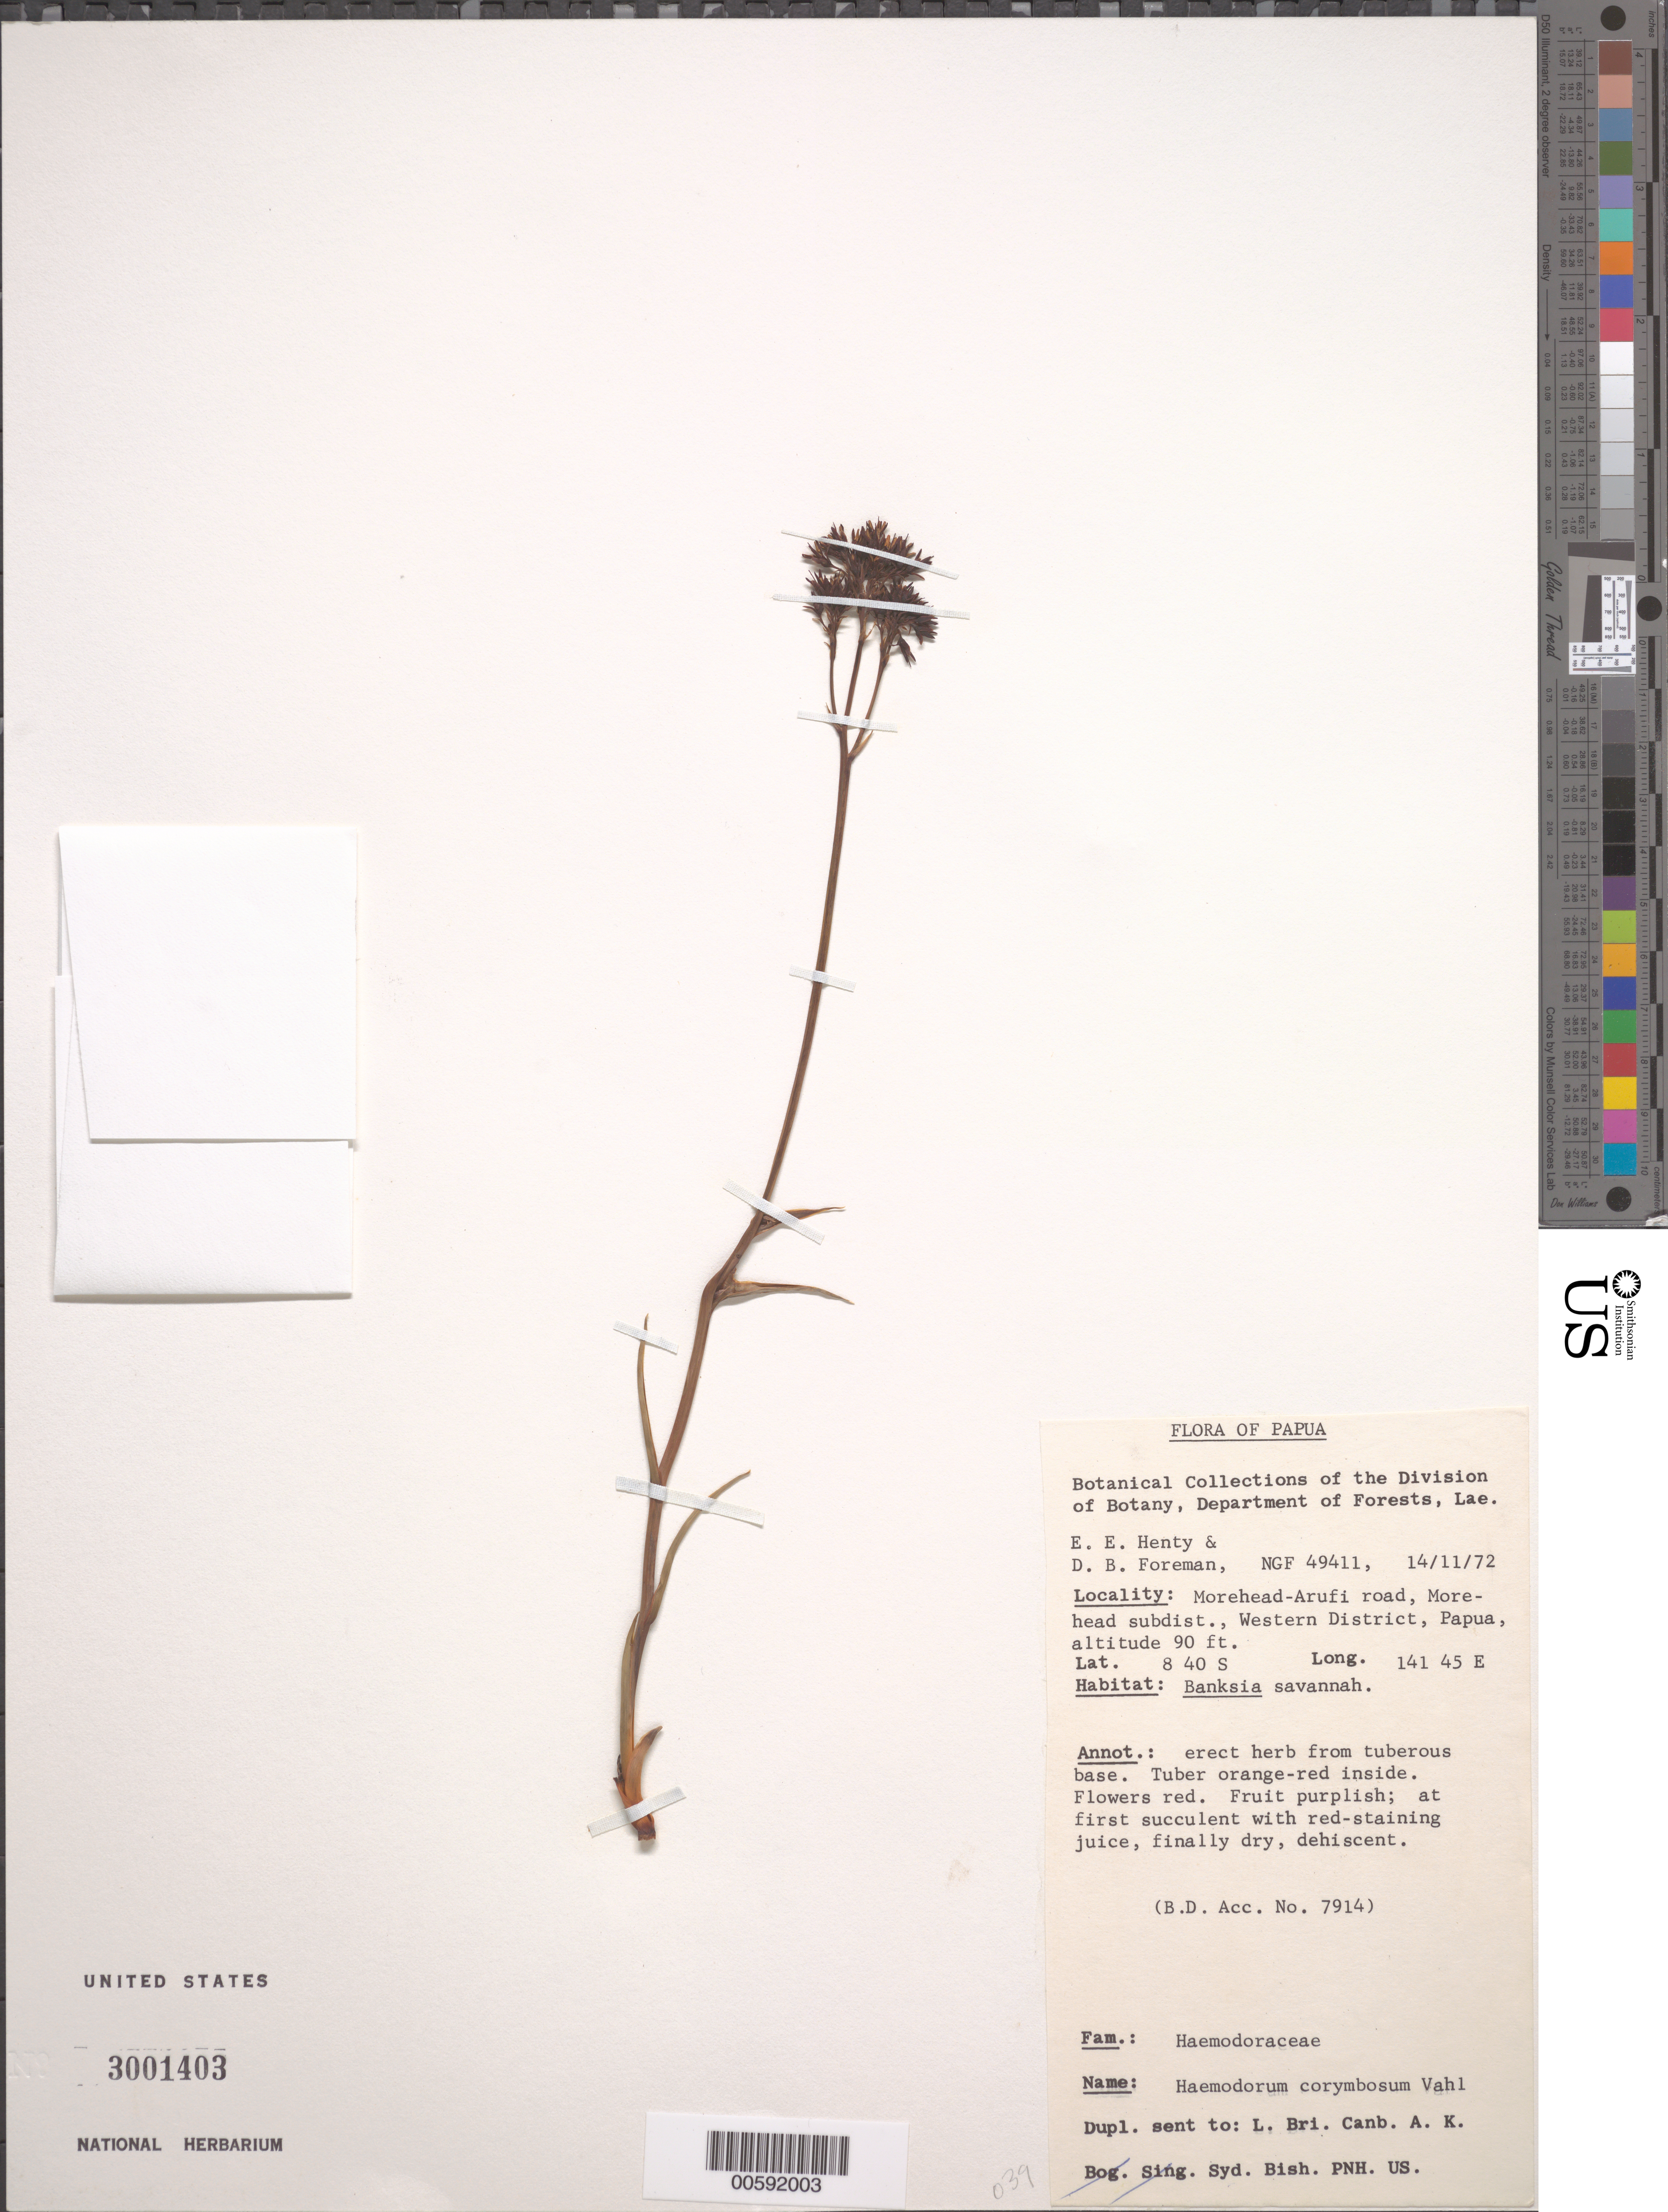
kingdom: Plantae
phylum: Tracheophyta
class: Liliopsida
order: Commelinales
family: Haemodoraceae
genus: Haemodorum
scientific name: Haemodorum corymbosum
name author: Vahl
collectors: E. Henty & D. Forman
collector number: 49411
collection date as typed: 14 Nov 1972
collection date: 1972-11-14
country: Papua New Guinea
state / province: Western Highlands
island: New Guinea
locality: Morehead-Arufi road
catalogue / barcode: US 3001403